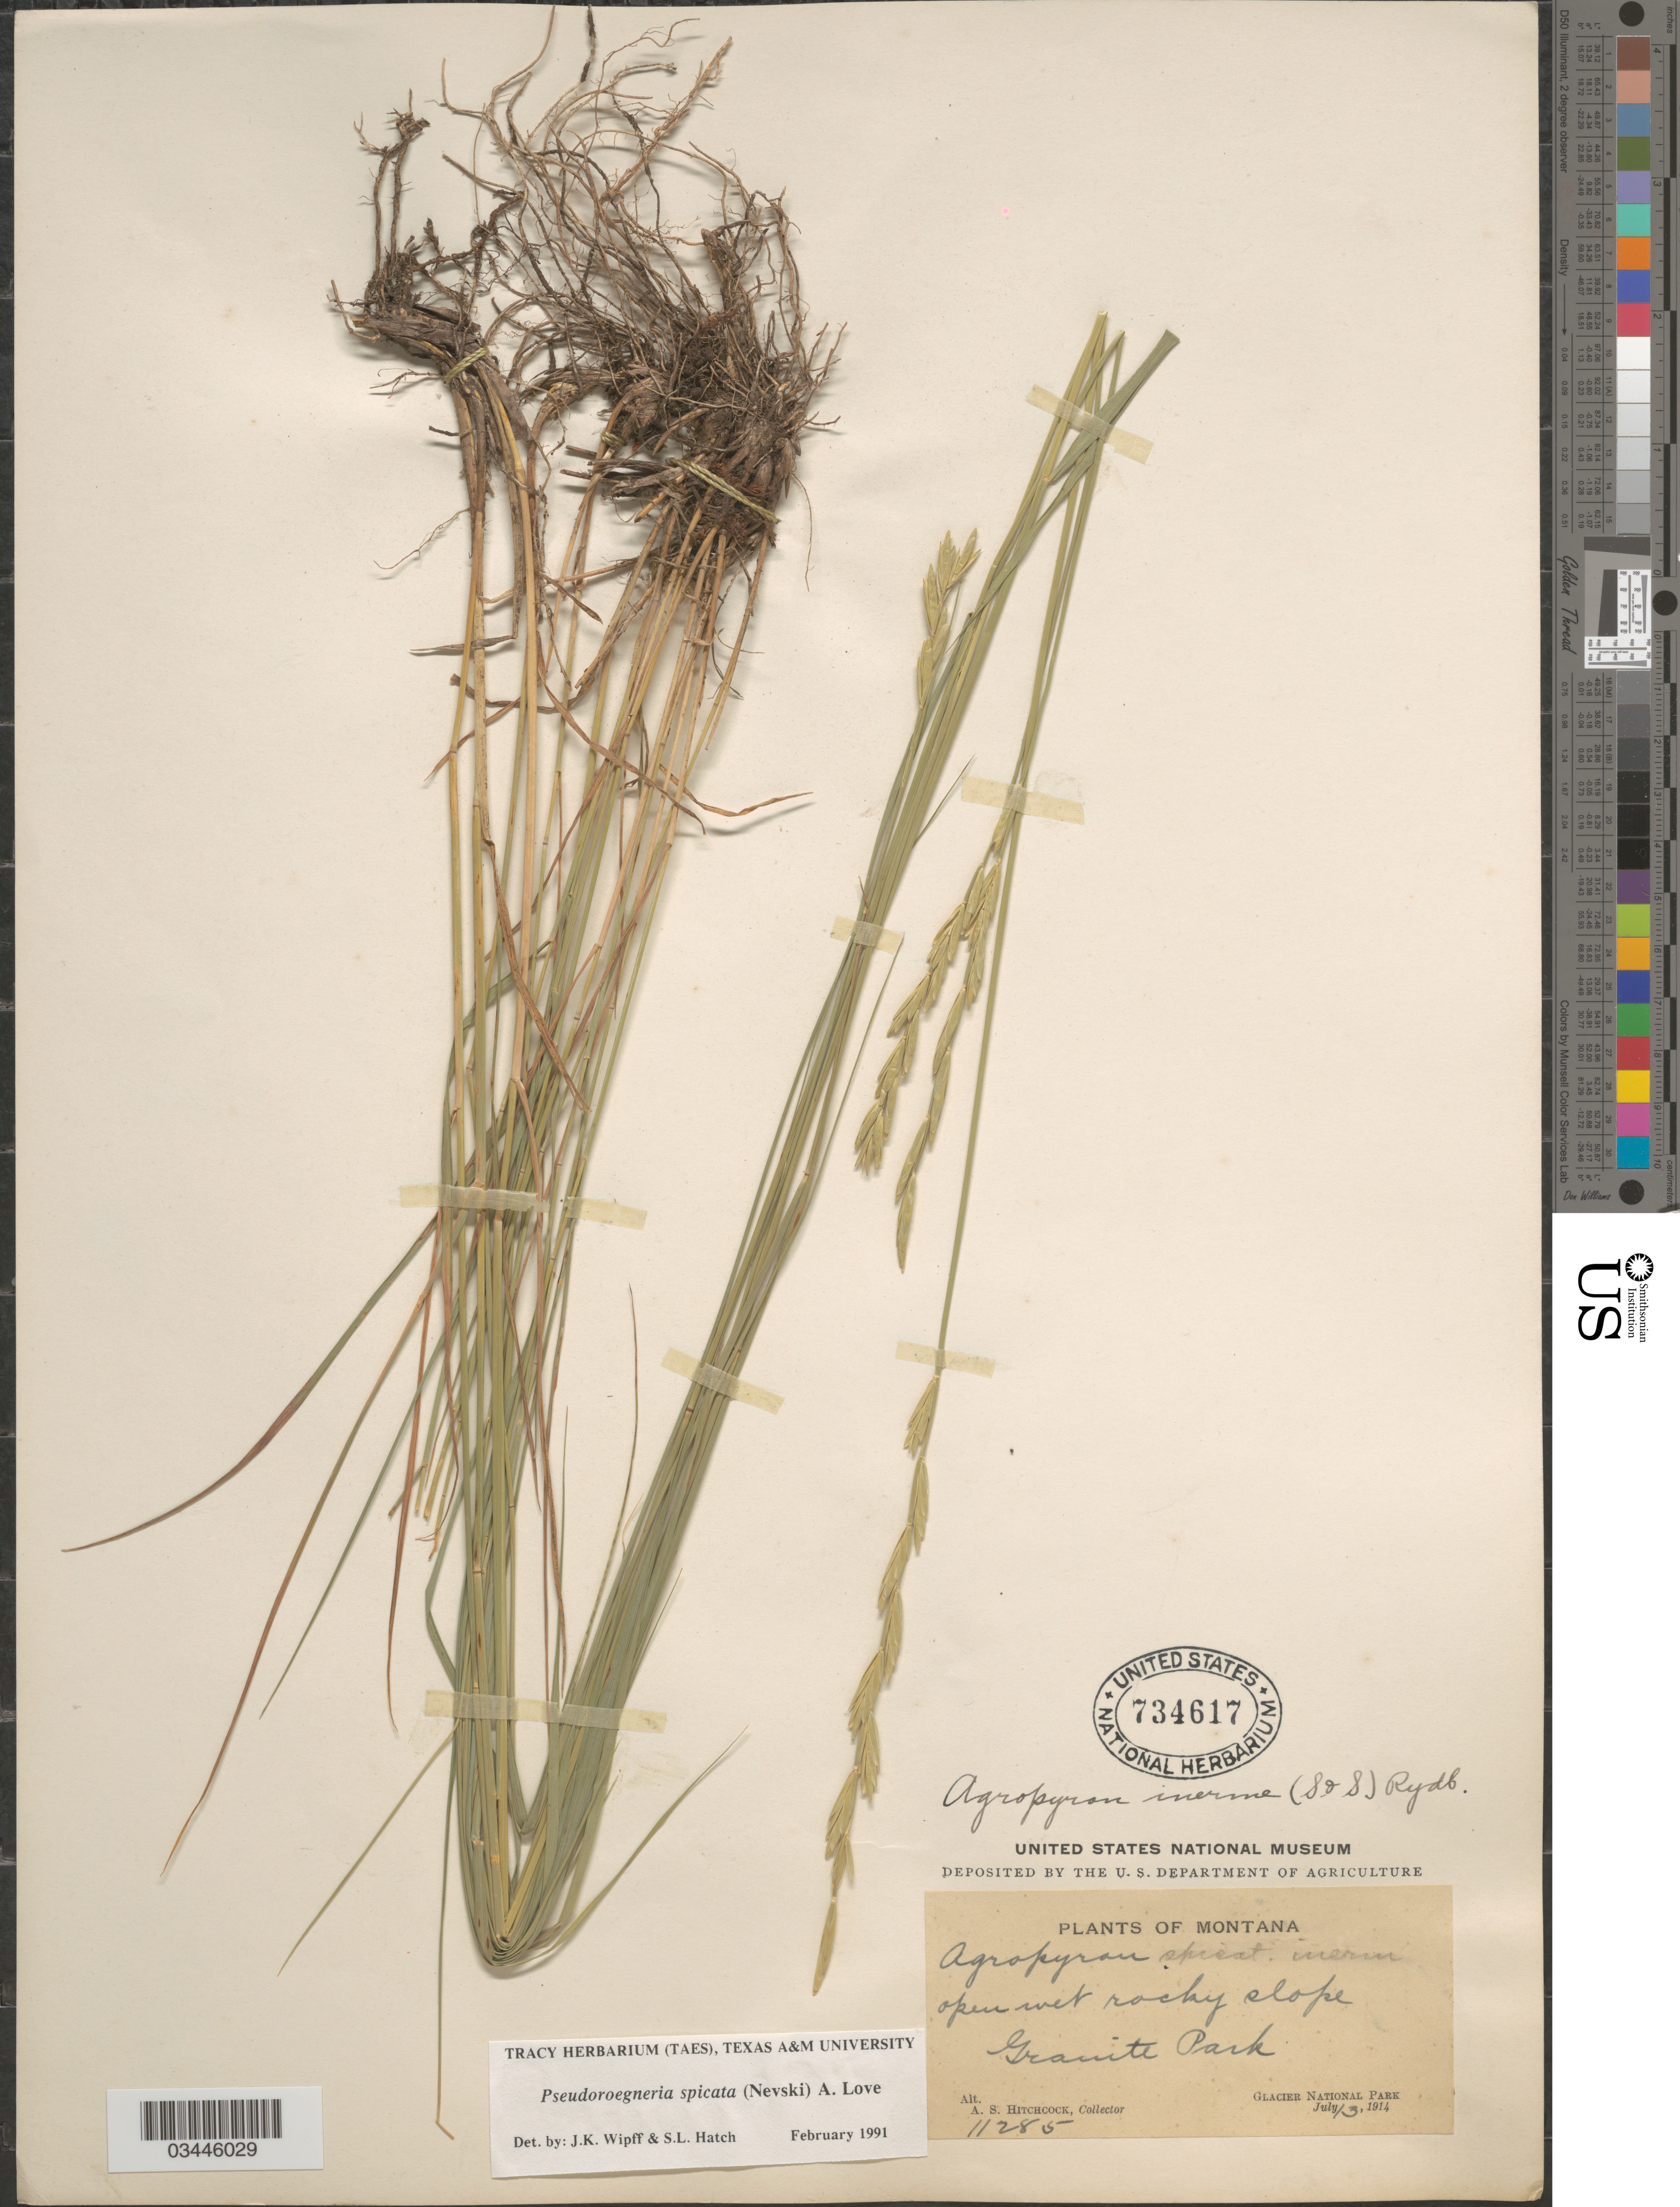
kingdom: Plantae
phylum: Tracheophyta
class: Liliopsida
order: Poales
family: Poaceae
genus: Pseudoroegneria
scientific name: Pseudoroegneria spicata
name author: (Pursh) Á. Löve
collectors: A. S. Hitchcock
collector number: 11285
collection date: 1914-07-13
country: United States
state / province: Montana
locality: Open wet rocky slope Granite Park. Glacier National Park.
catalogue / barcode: US 734617